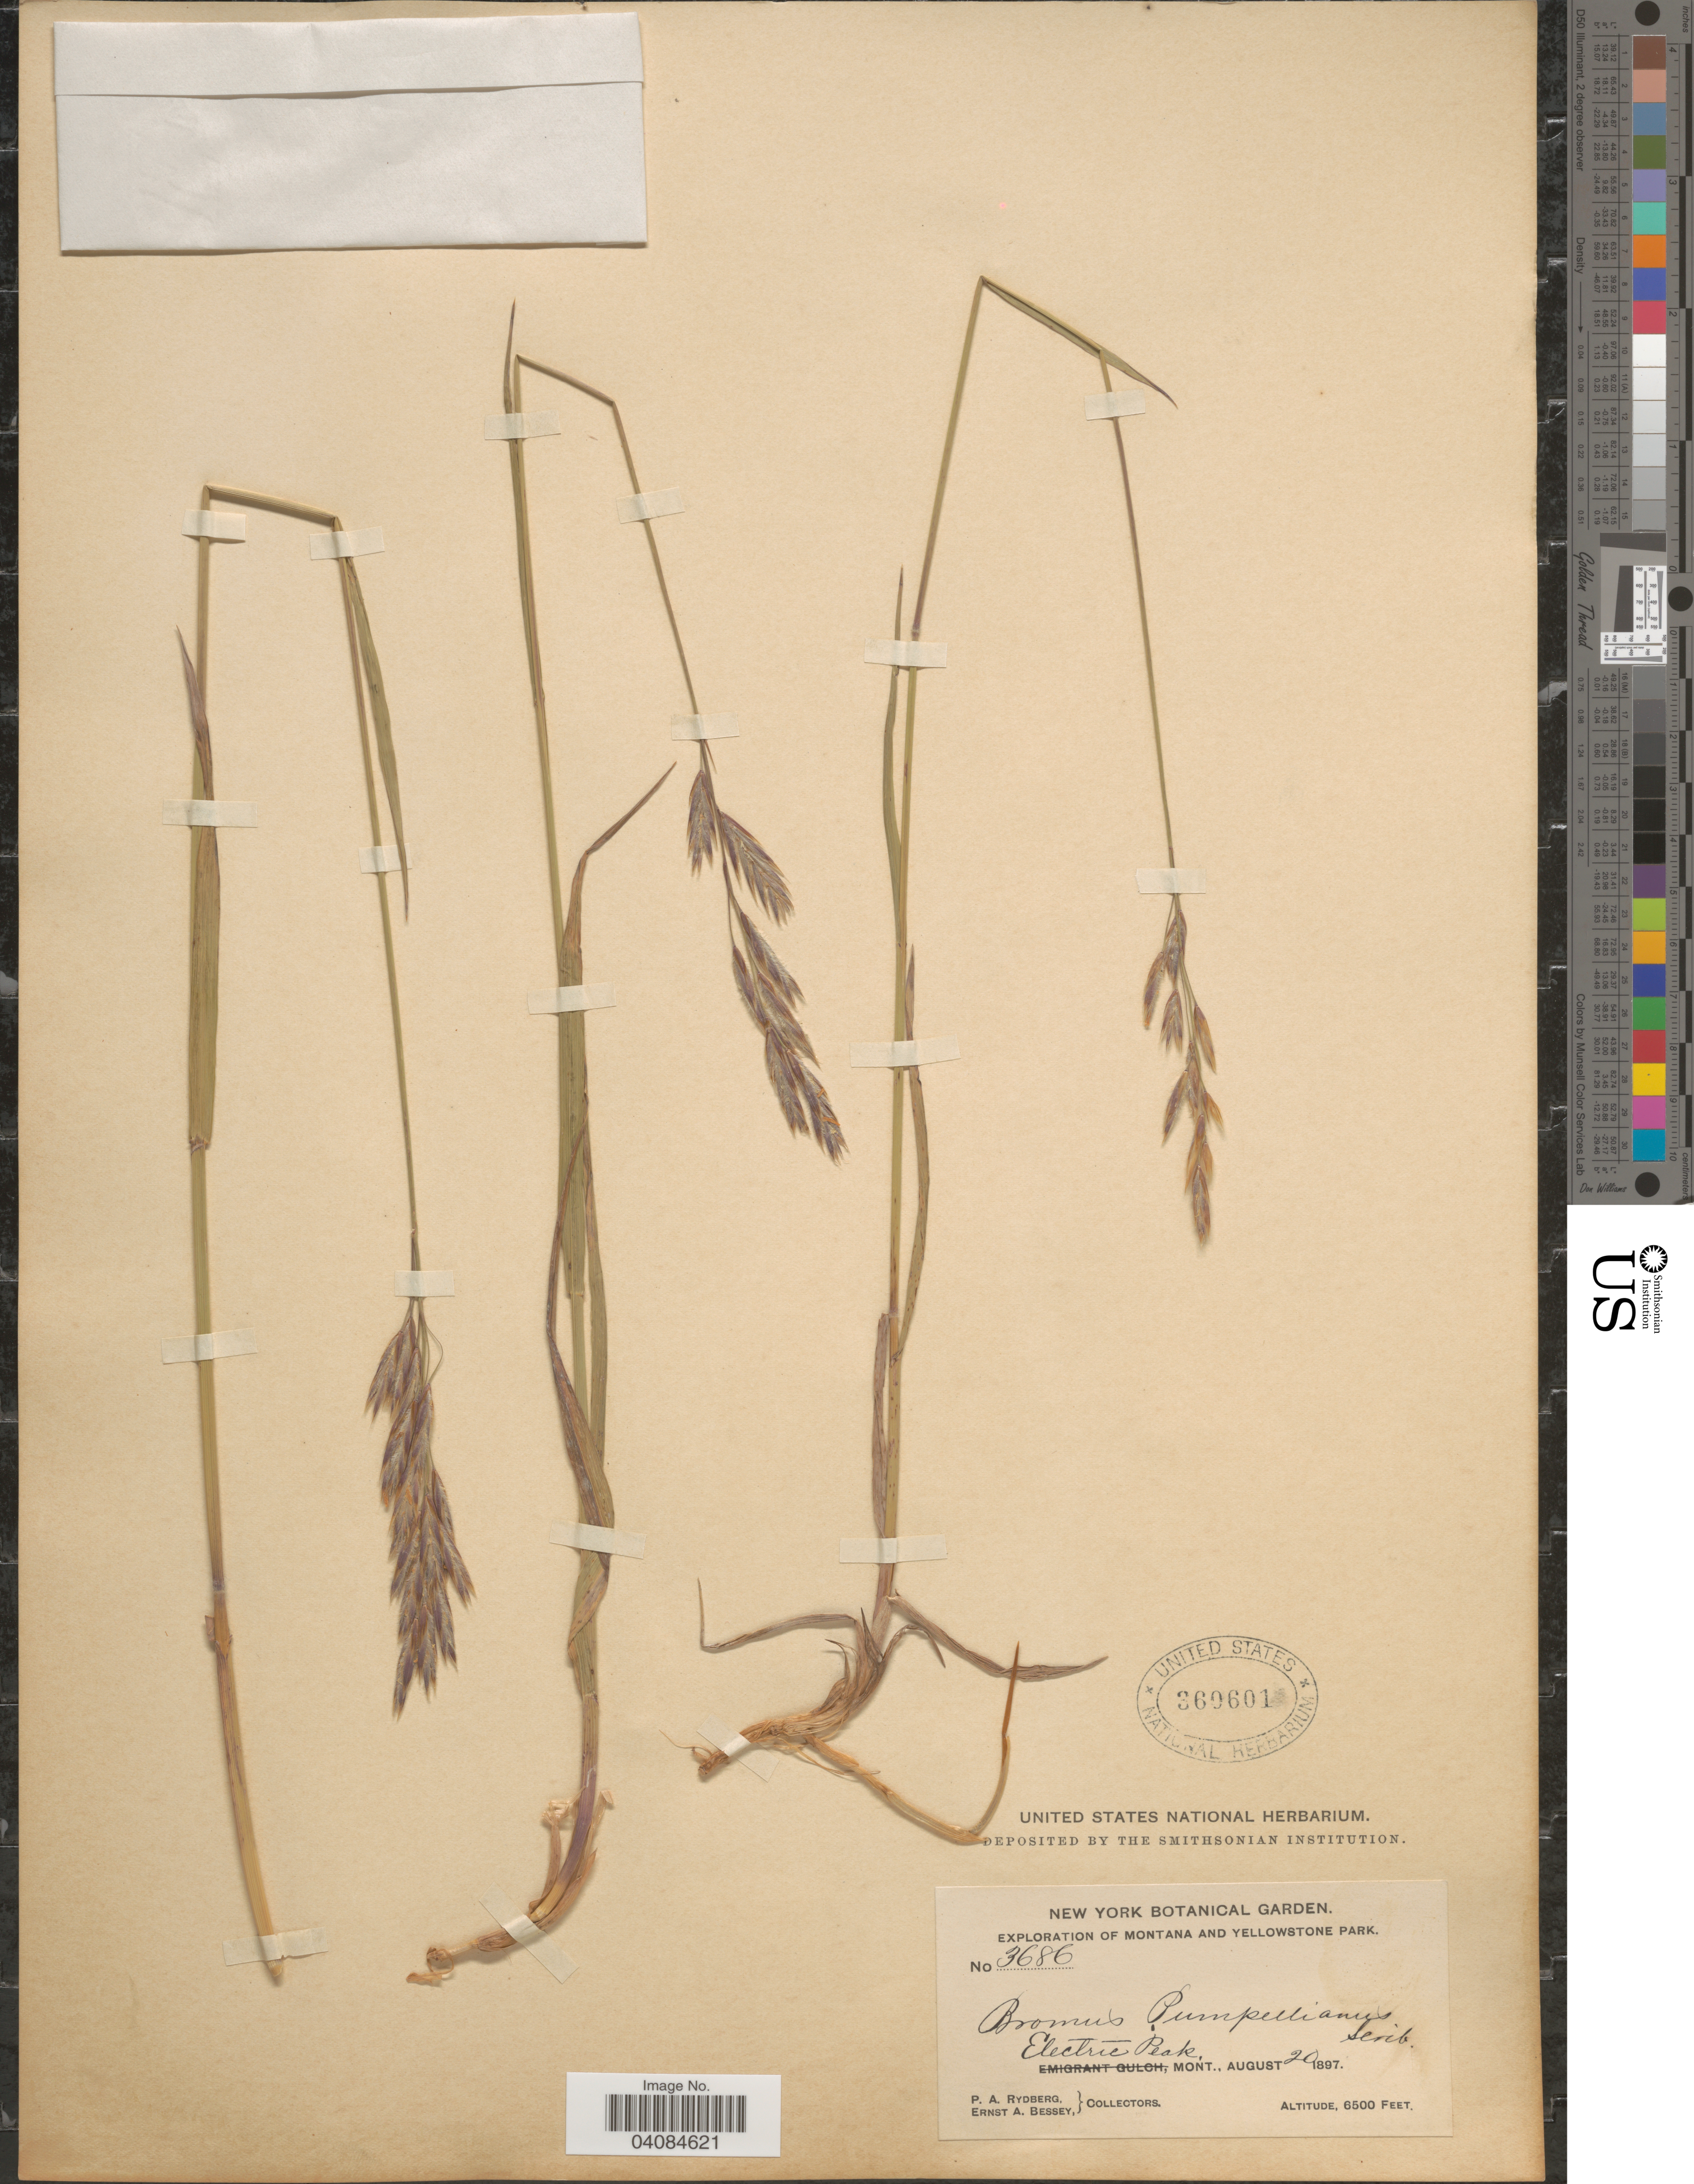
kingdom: Plantae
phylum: Tracheophyta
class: Liliopsida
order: Poales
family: Poaceae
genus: Bromus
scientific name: Bromus pumpellianus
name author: Scribn.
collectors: P. A. Rydberg & E. A. Bessey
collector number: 3686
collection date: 1897-08-20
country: United States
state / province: Montana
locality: Exploration of Montana and Yellowstone Park. Electric Peak.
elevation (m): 1981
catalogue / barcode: US 360601